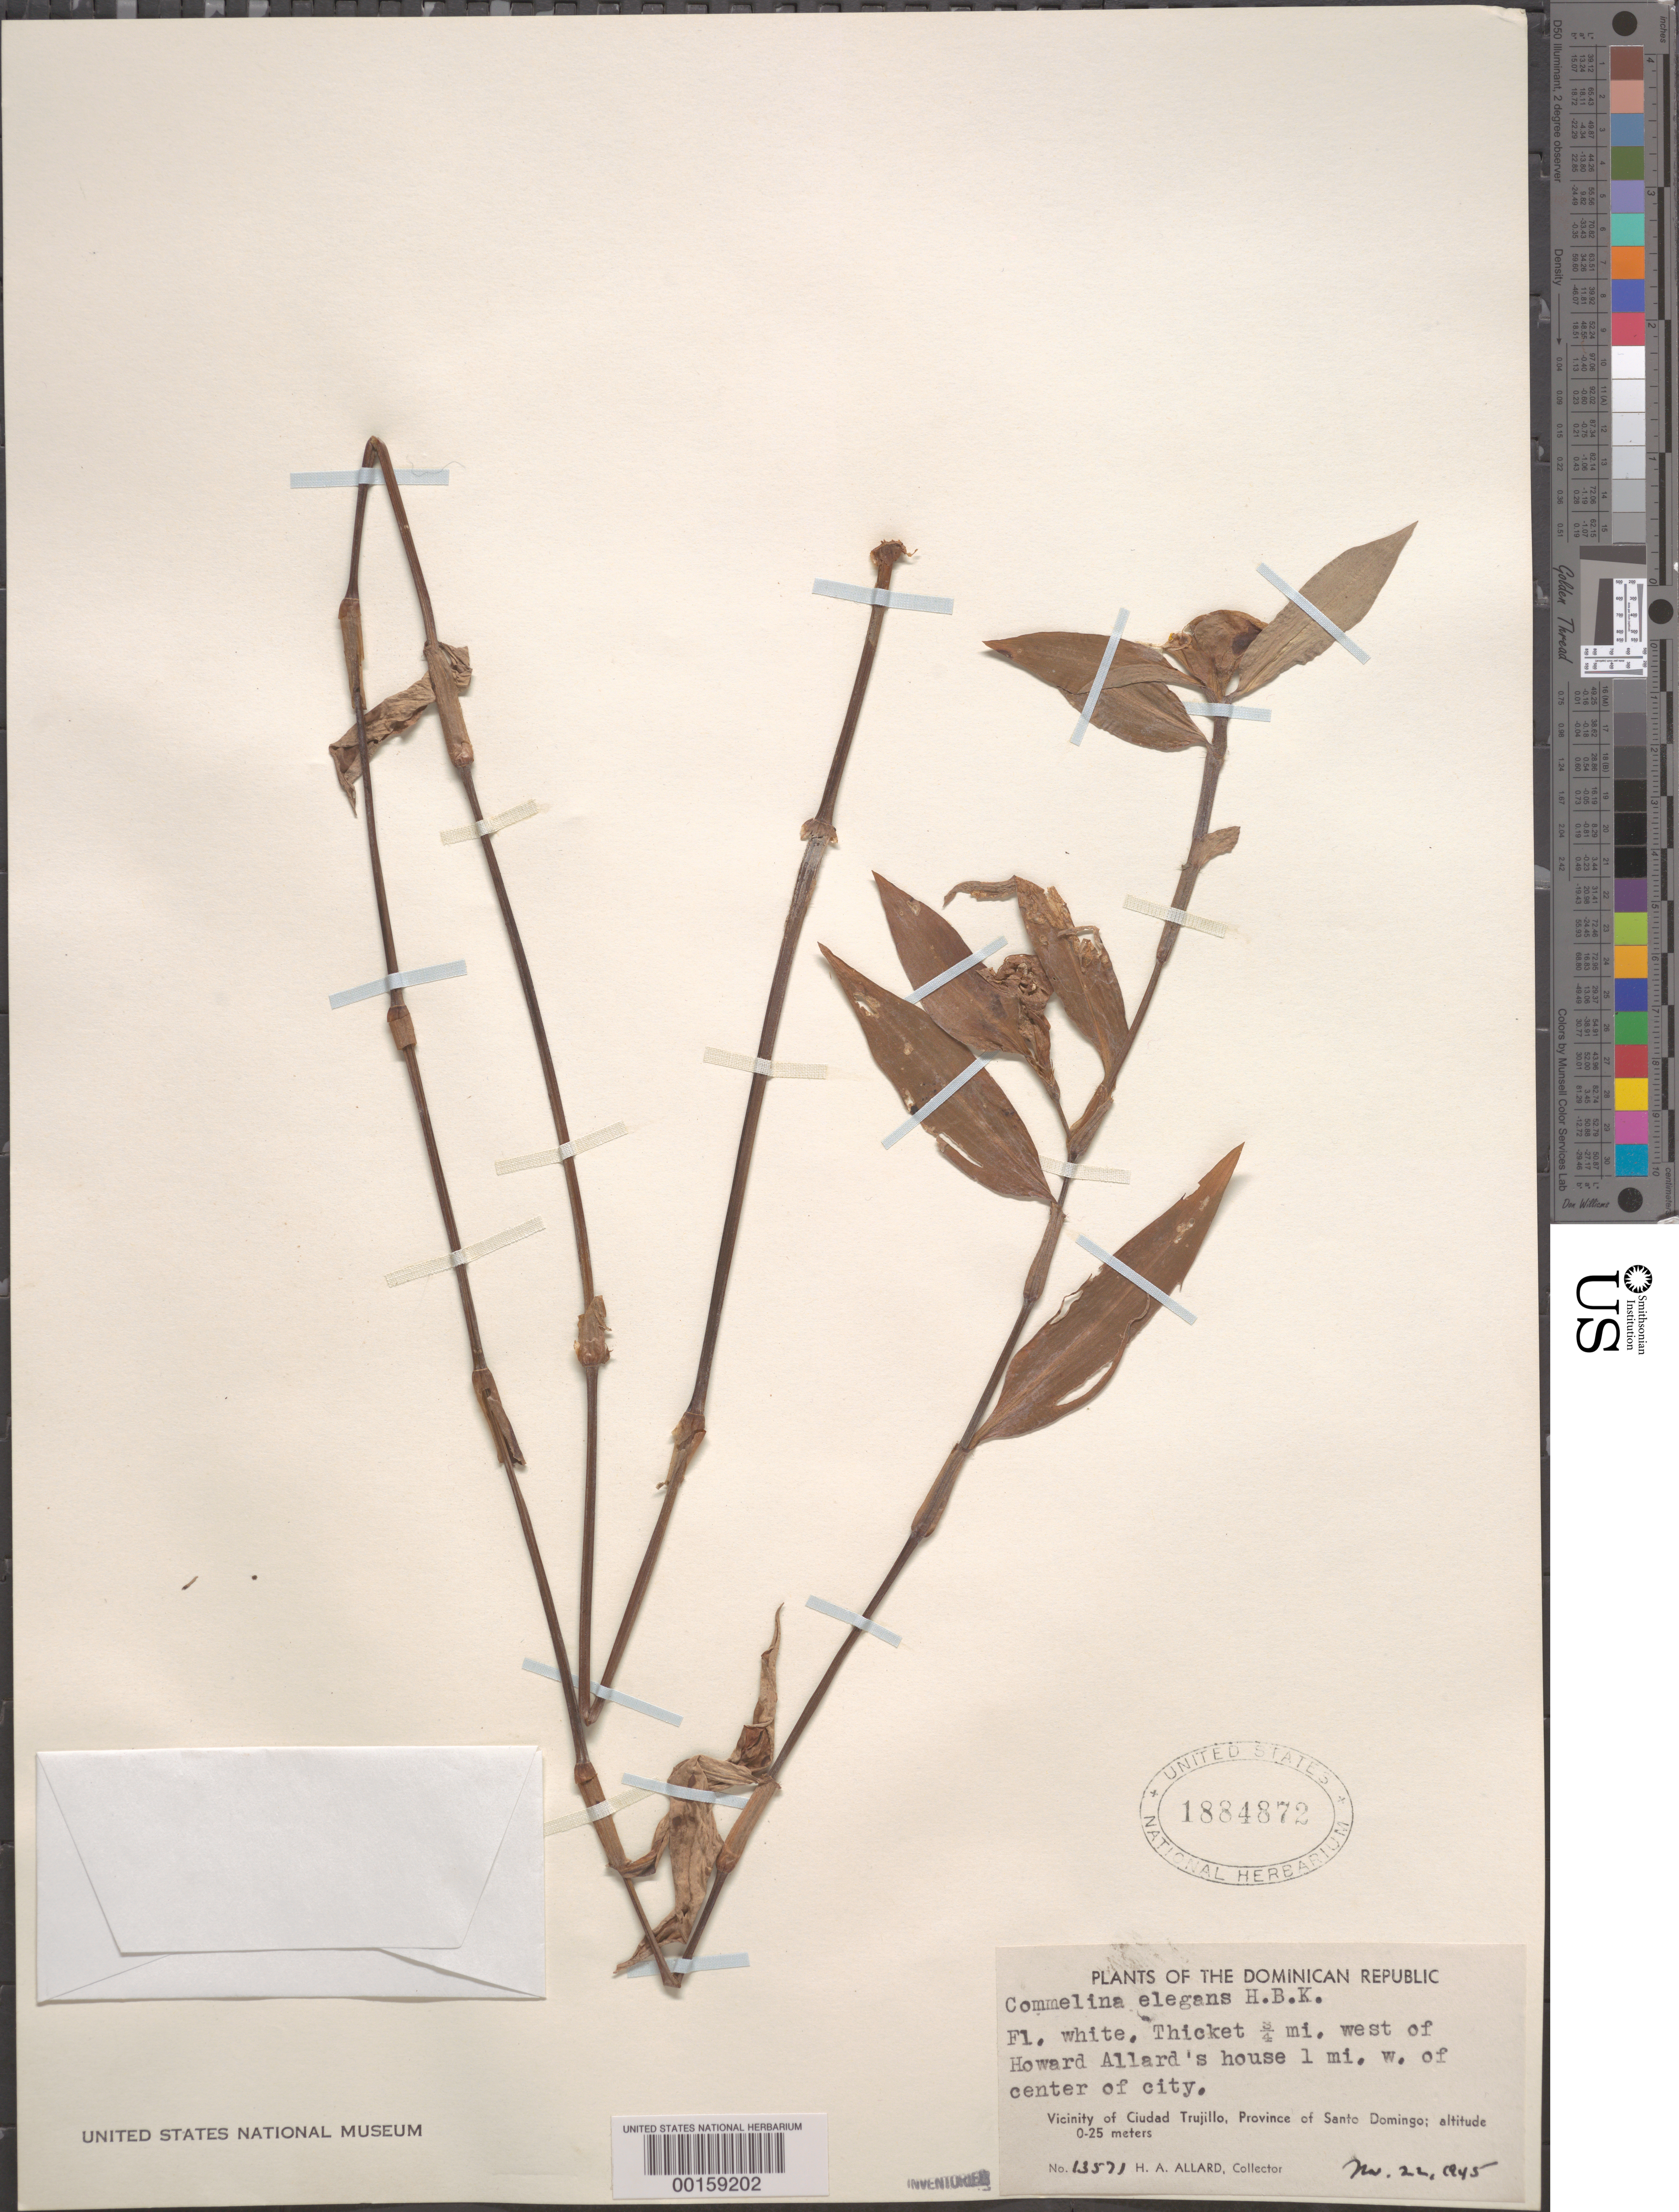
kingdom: Plantae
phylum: Tracheophyta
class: Liliopsida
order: Commelinales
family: Commelinaceae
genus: Commelina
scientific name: Commelina erecta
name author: L.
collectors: H. A. Allard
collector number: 13571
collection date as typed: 22 Nov 1945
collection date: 1945-11-22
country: Dominican Republic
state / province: Distrito Nacional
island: Hispaniola Island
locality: Ciudad trujillo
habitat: Thicket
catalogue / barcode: US 1884872